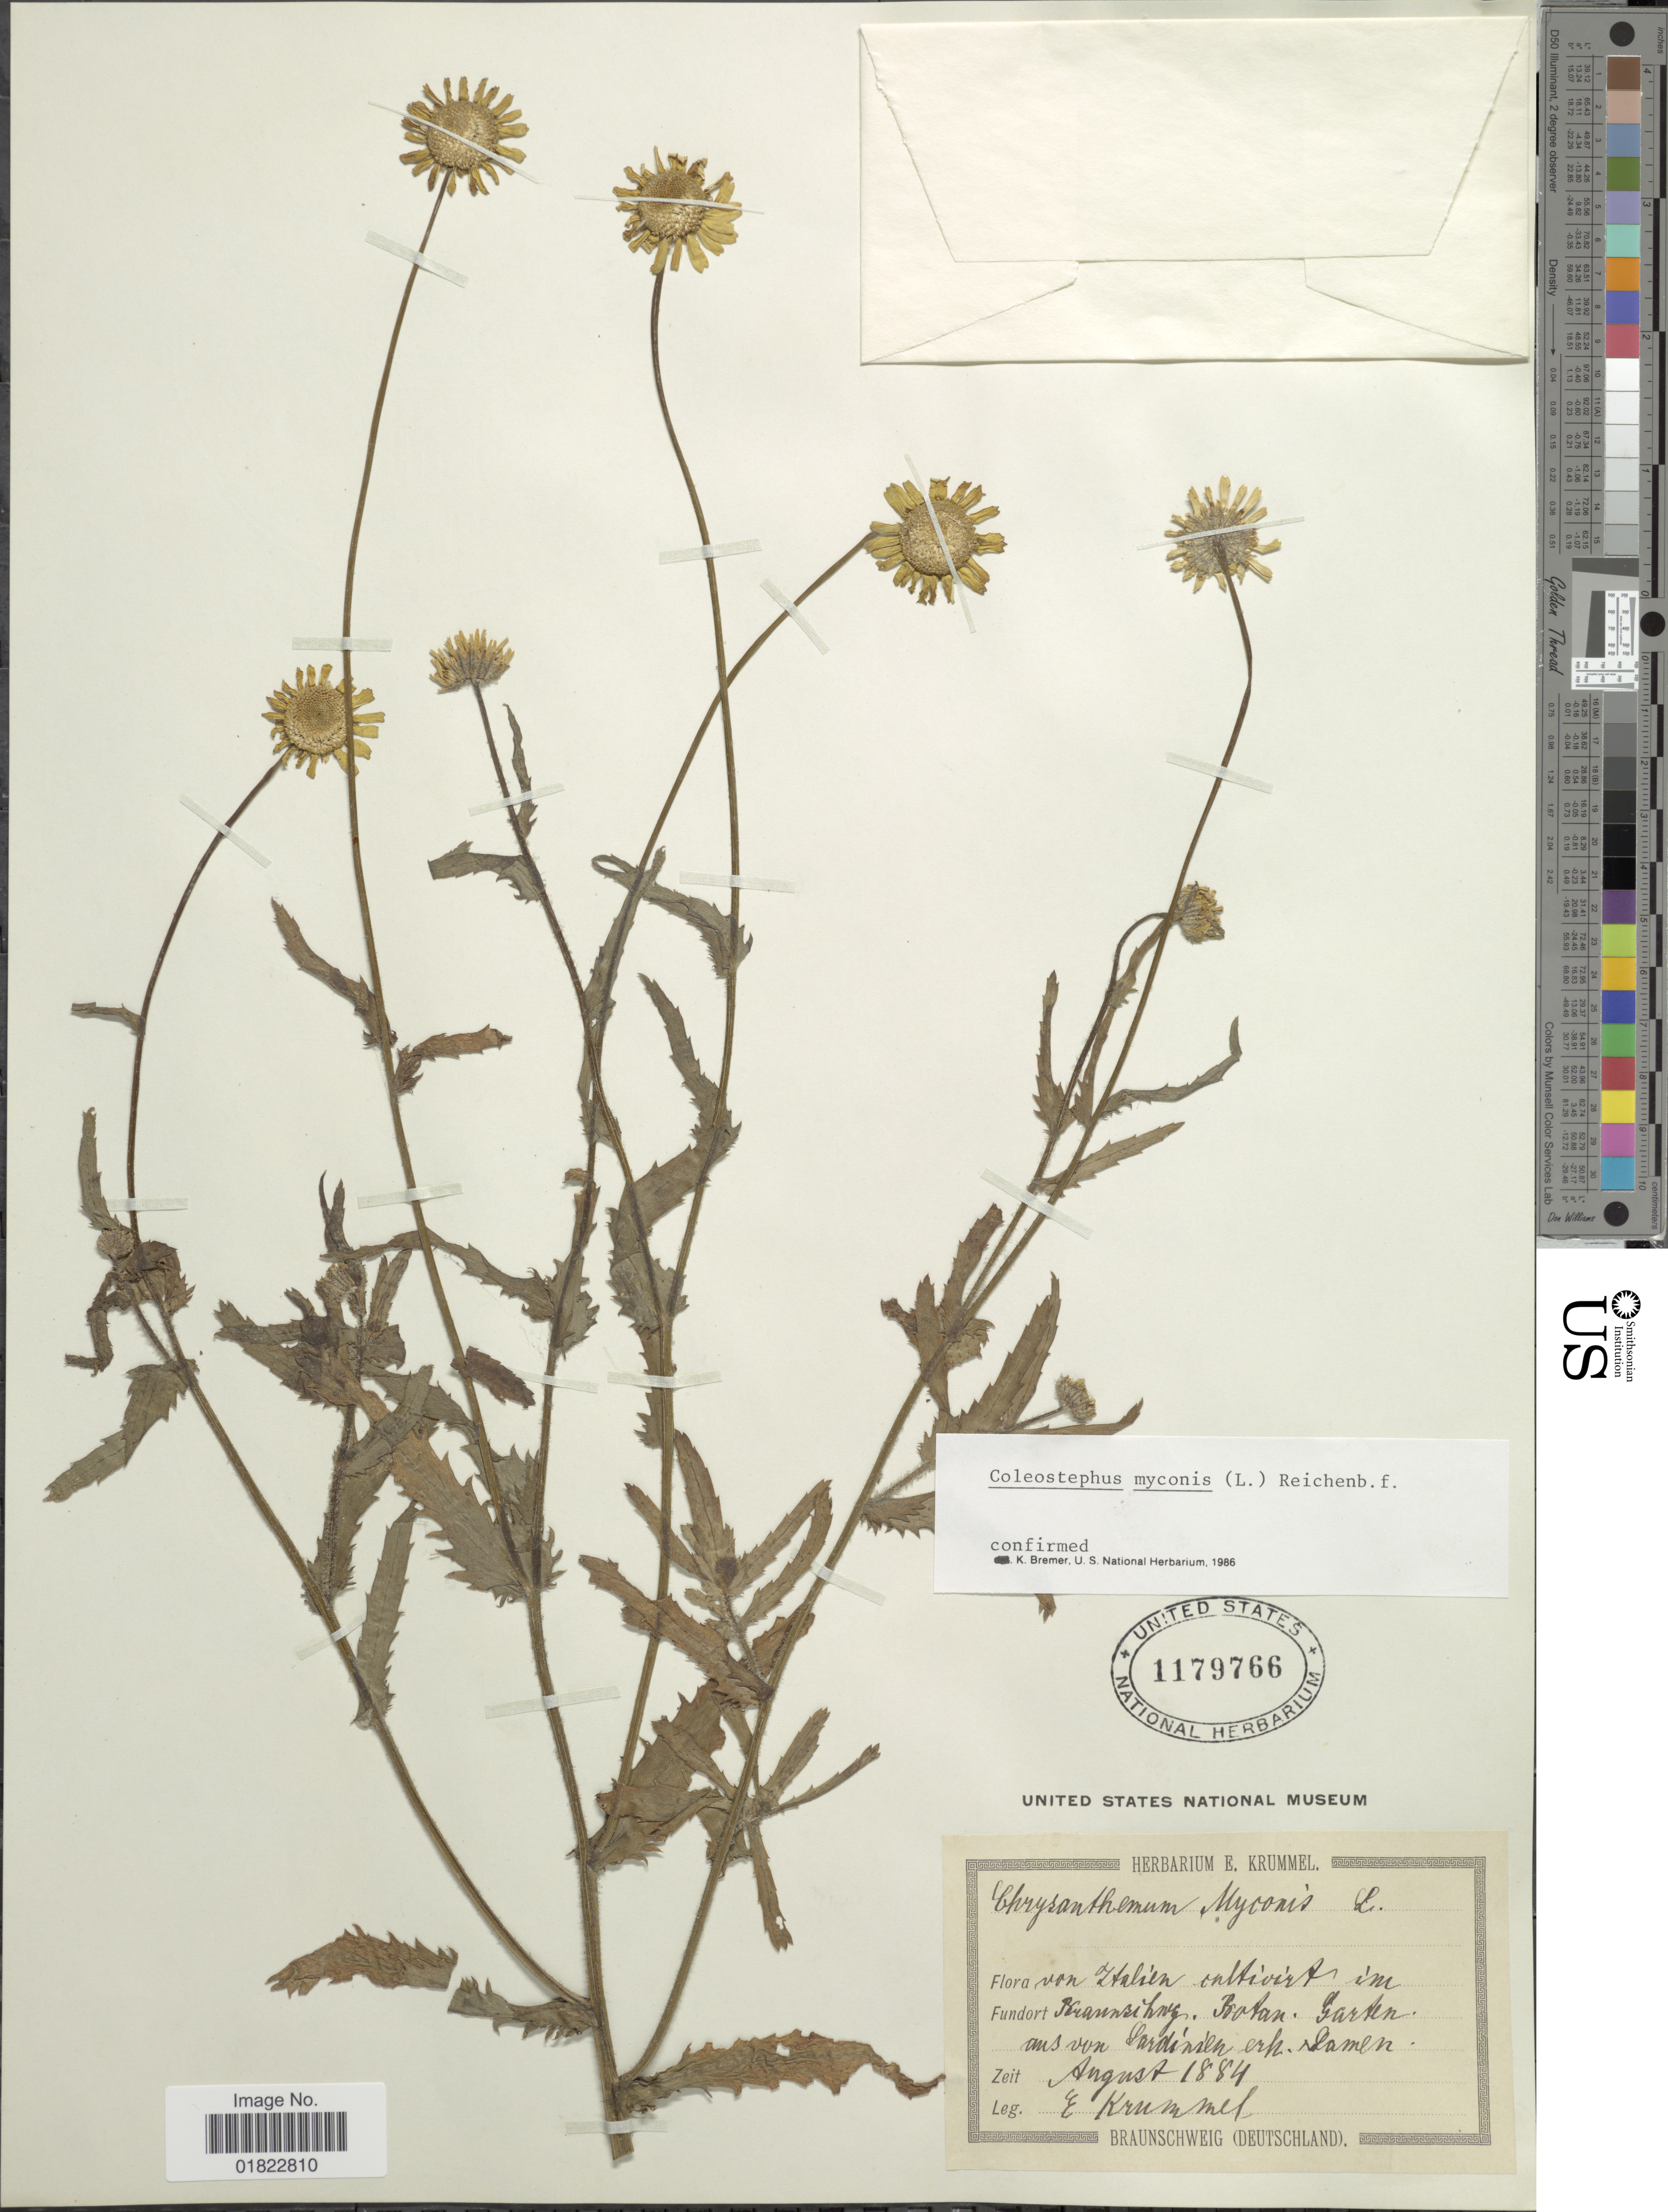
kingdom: Plantae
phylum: Tracheophyta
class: Magnoliopsida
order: Asterales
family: Asteraceae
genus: Coleostephus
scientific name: Coleostephus myconis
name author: (L.) Cass.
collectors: E. Krummel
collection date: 1884-08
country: Italy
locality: Italien cultivirt im Braunschweg, Botan, Garten ans von [illegible text]ardinien erk. [illegible text]lamen.[interpreted]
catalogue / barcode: US 1179766